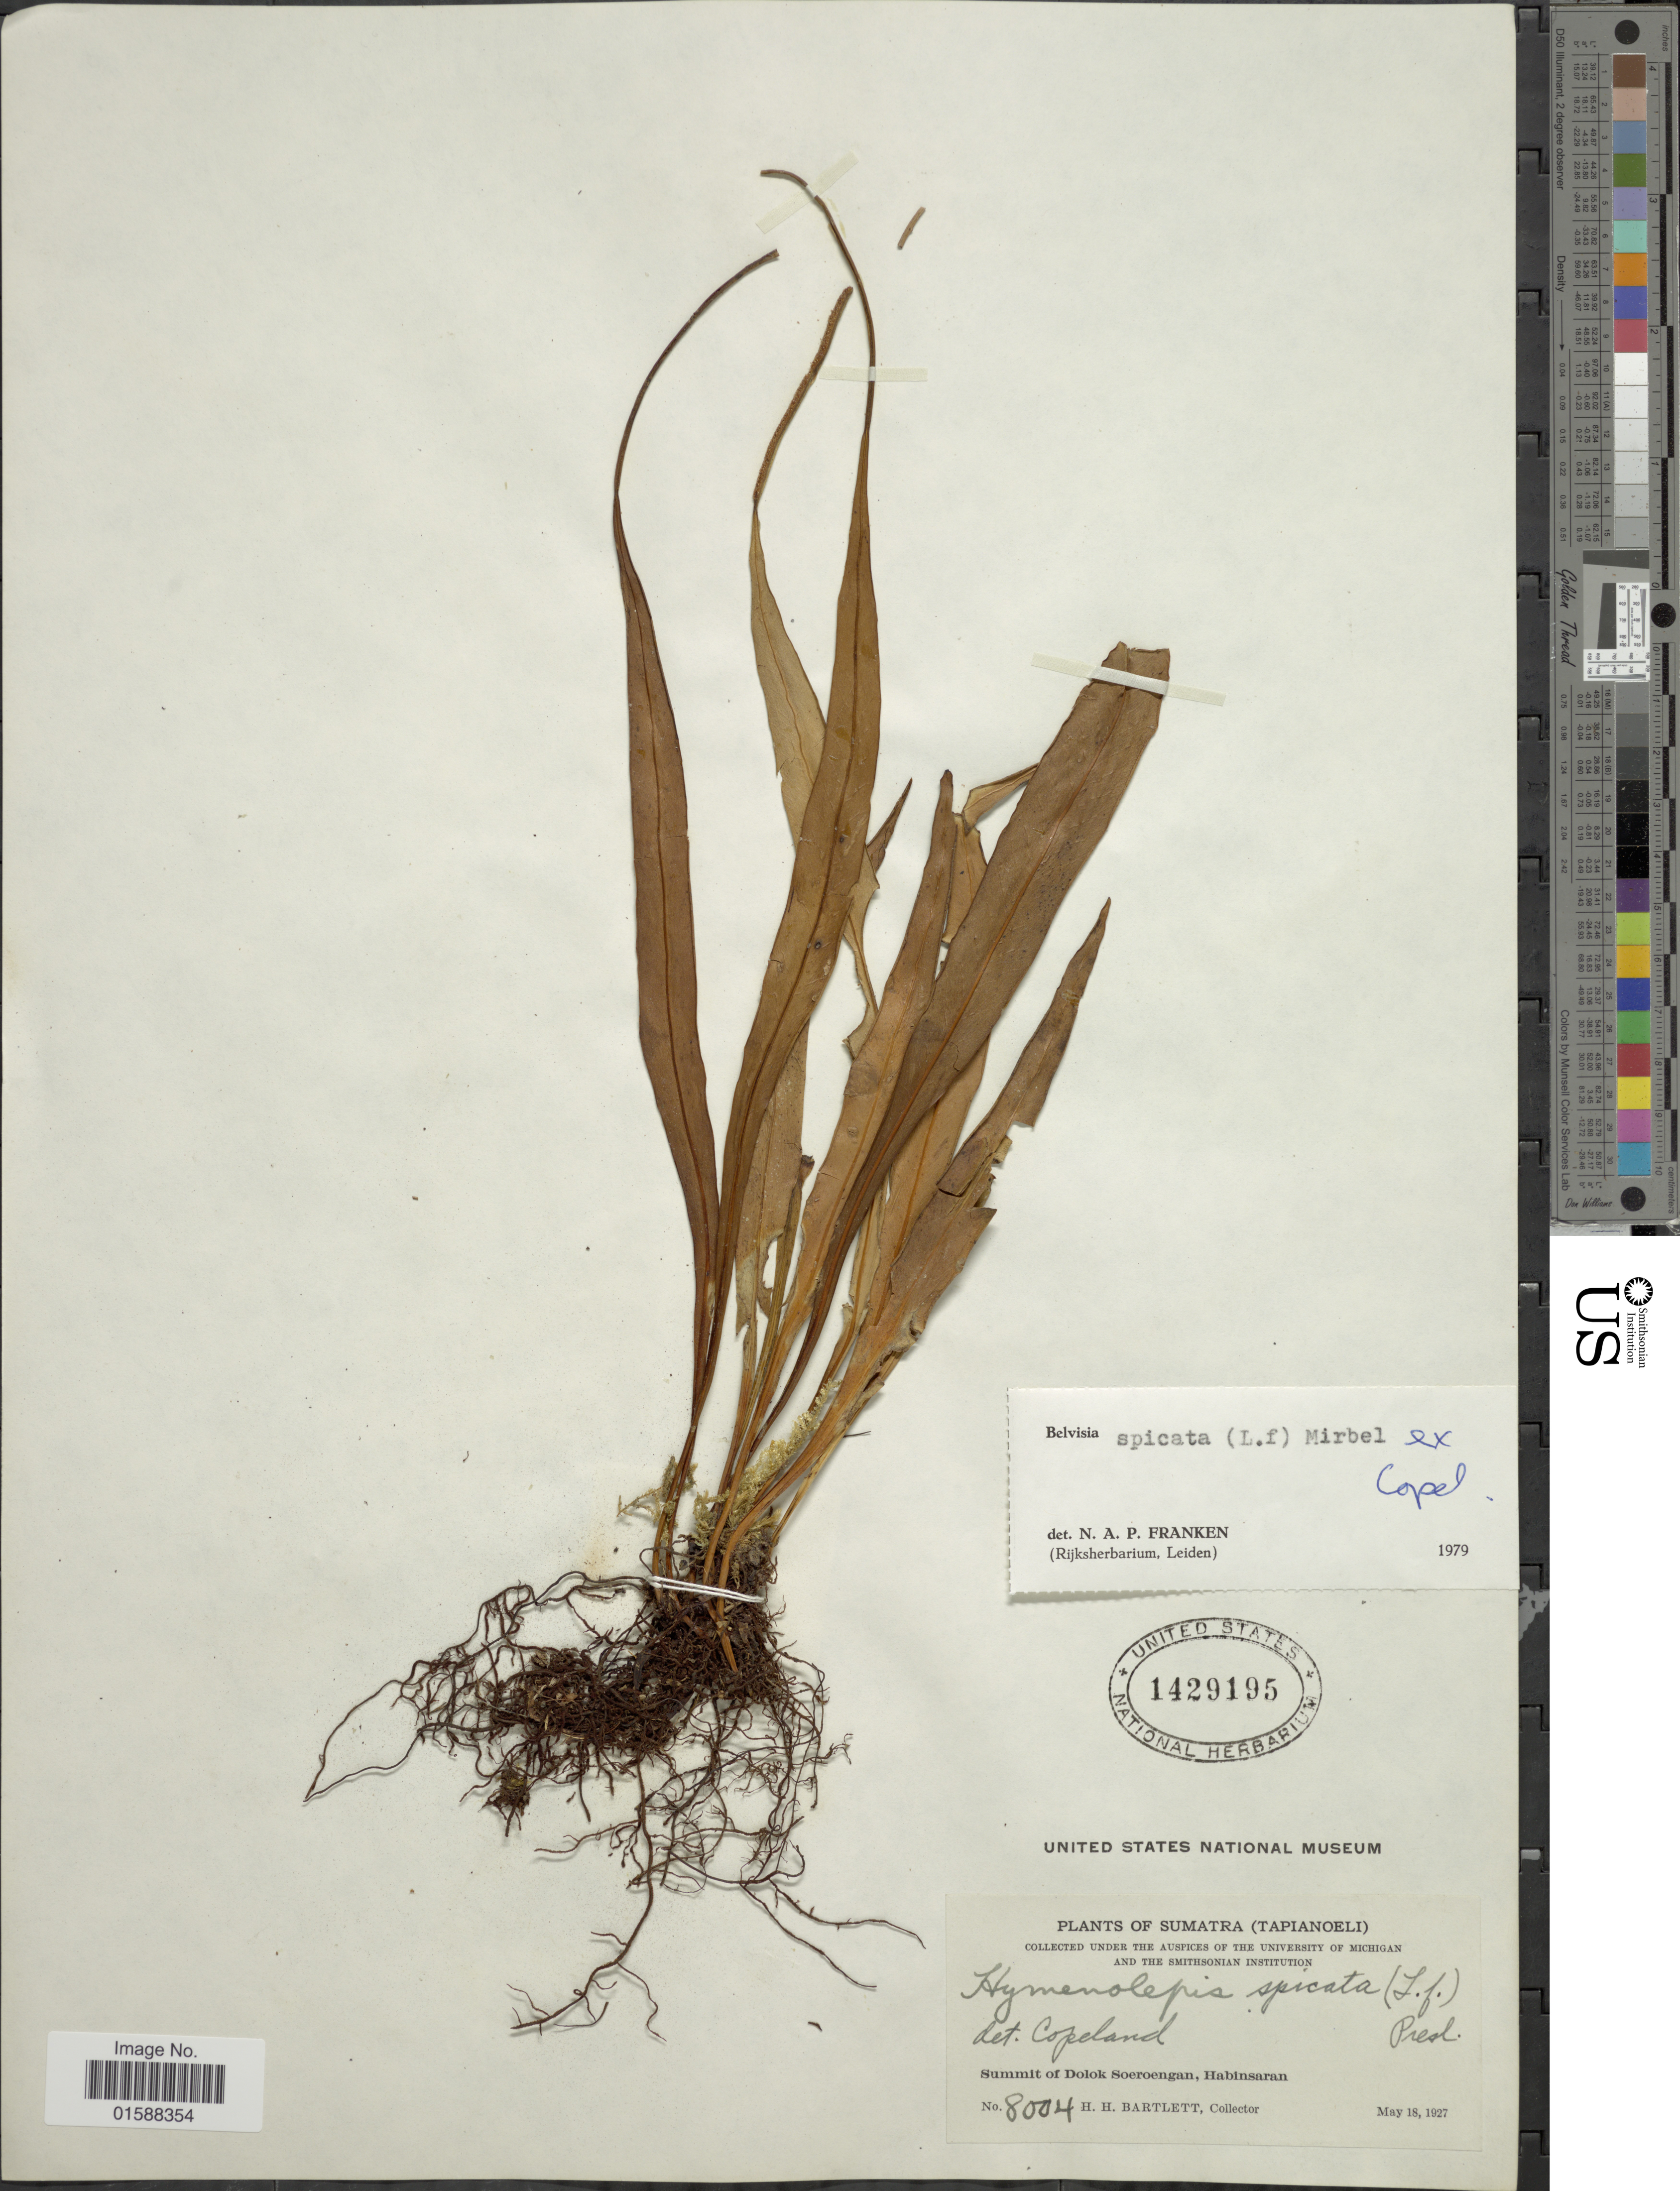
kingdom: Plantae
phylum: Tracheophyta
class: Polypodiopsida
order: Polypodiales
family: Polypodiaceae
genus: Lepisorus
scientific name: Lepisorus spicatus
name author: (L. f.) Li S. Wang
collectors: H. H. Bartlett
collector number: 8004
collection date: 1927-05-18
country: Indonesia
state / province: Sumatra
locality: Sumatra (Tapianoeli). Summit of Dolok Soeroengan, Habinsaran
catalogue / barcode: US 1429195